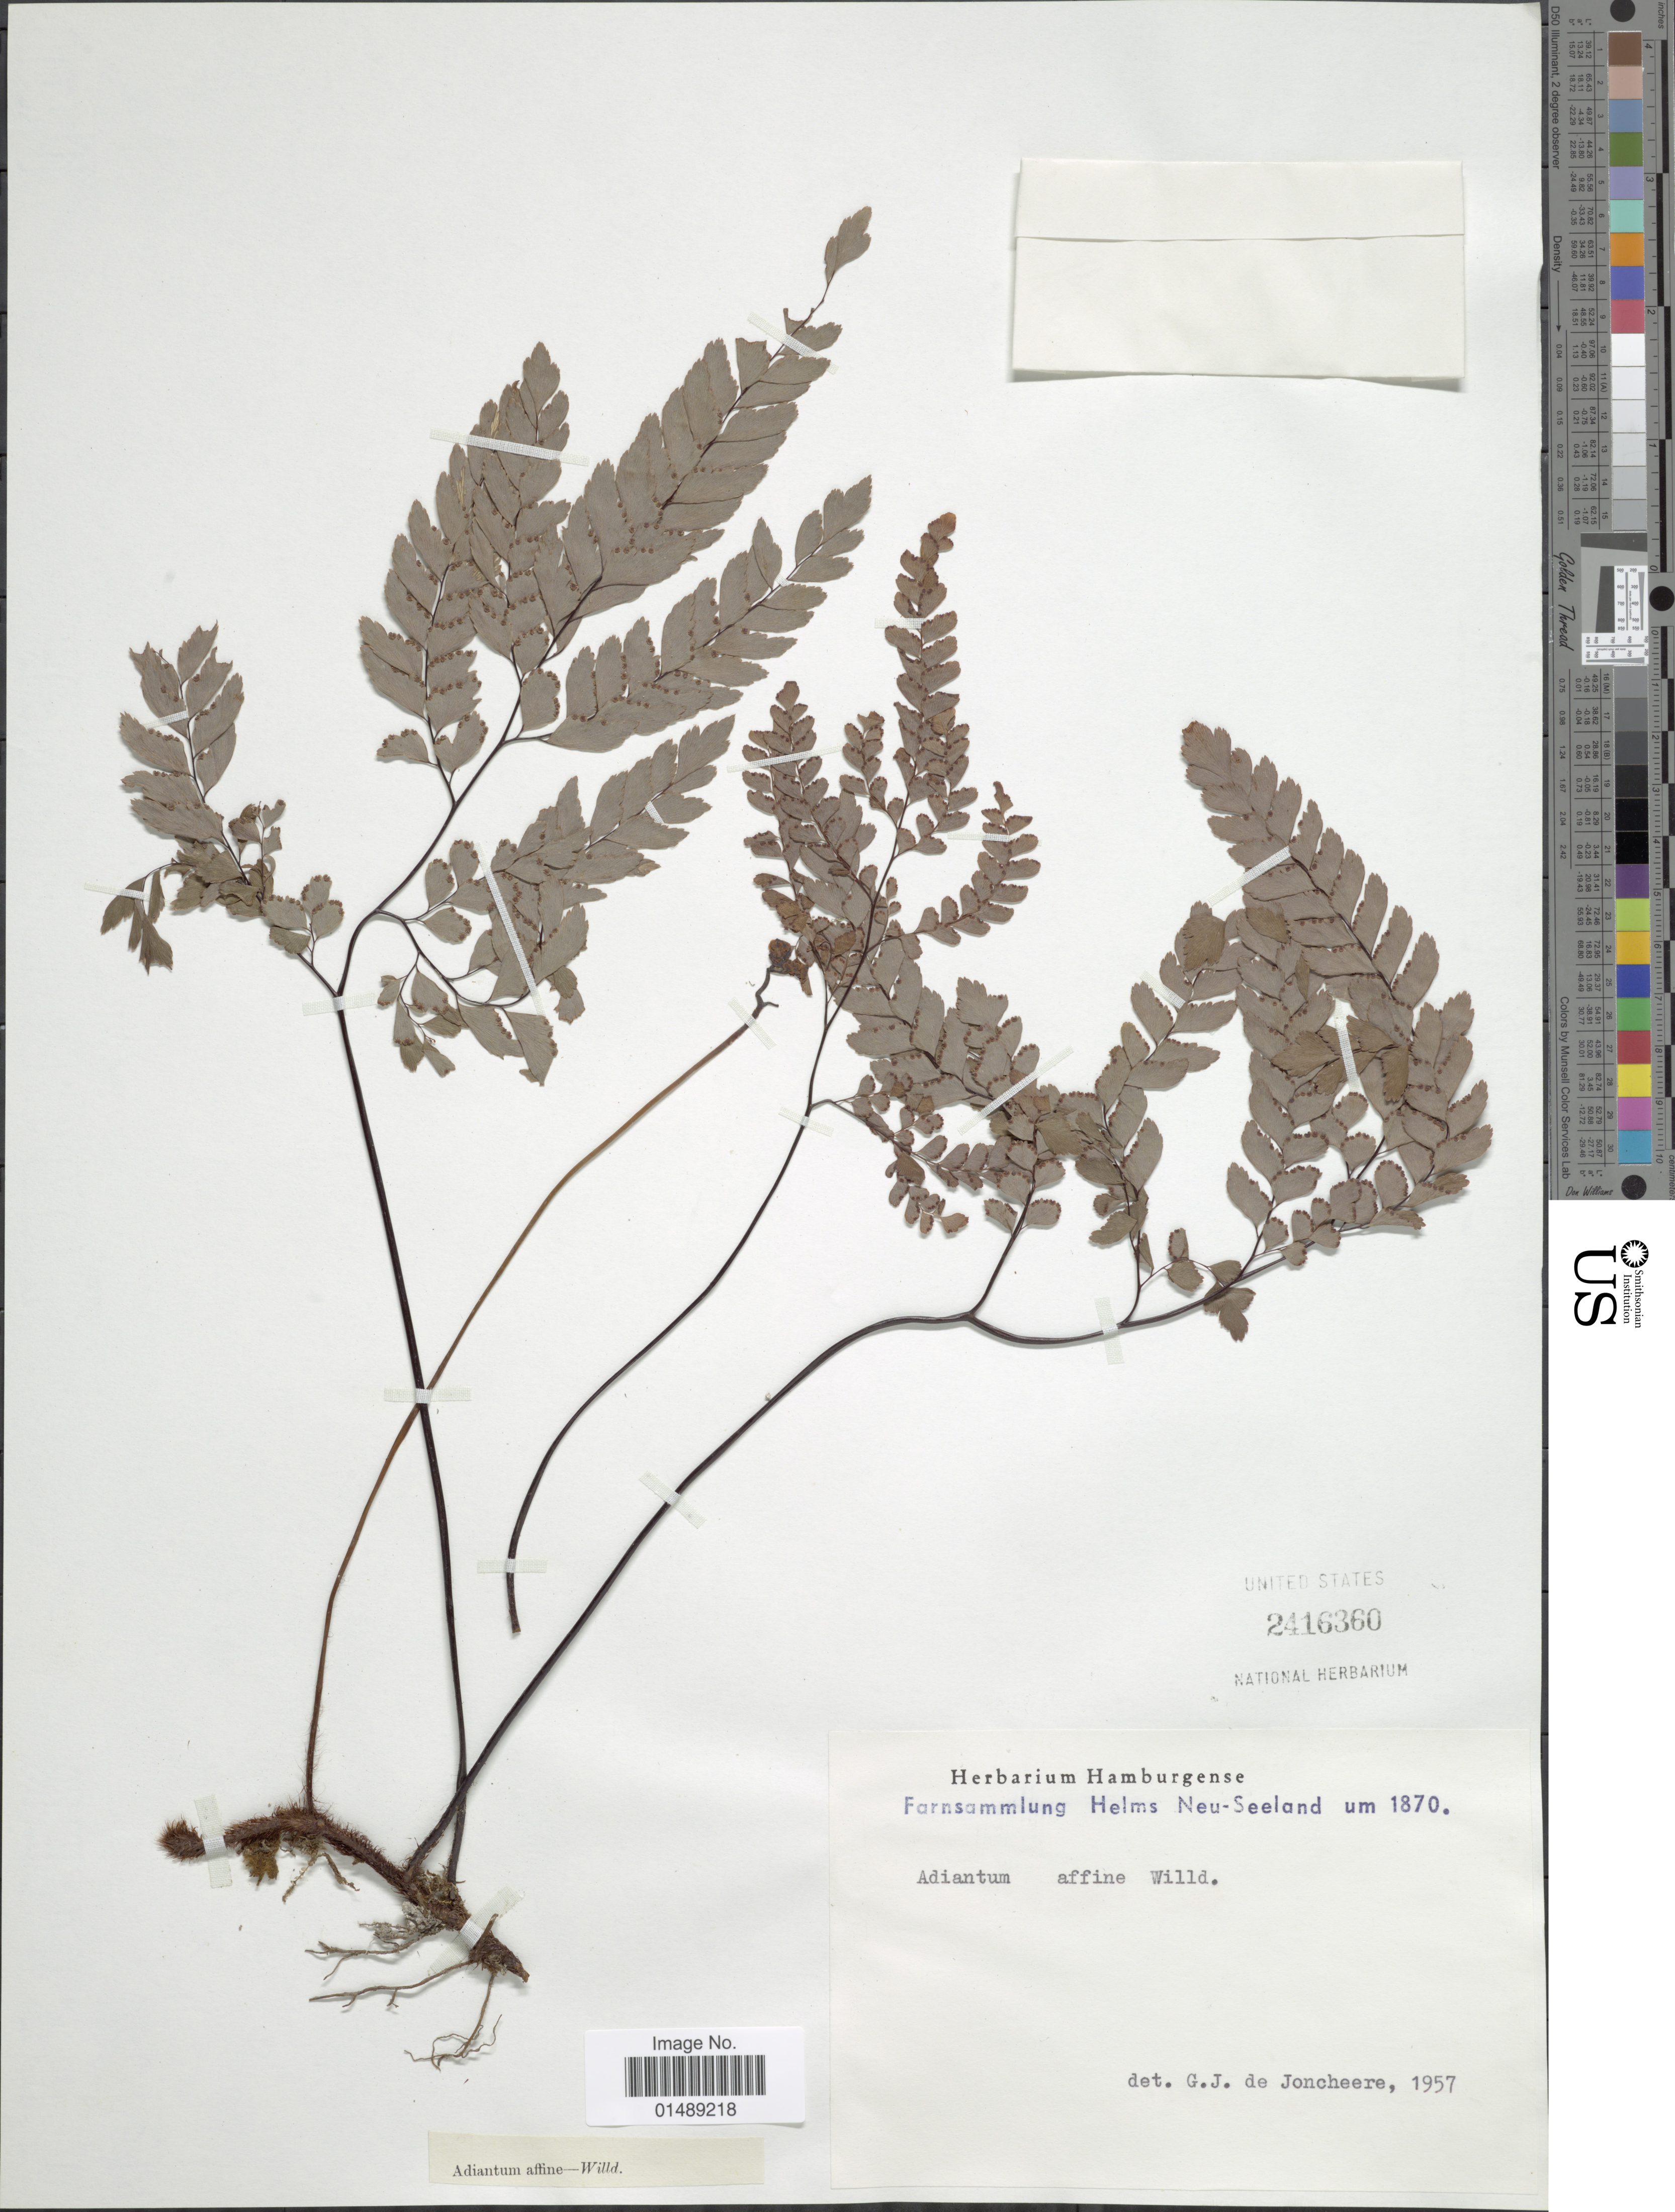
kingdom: Plantae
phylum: Tracheophyta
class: Polypodiopsida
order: Polypodiales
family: Pteridaceae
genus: Adiantum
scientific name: Adiantum affine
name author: Willd.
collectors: Helms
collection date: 1870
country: New Zealand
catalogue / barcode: US 2416360